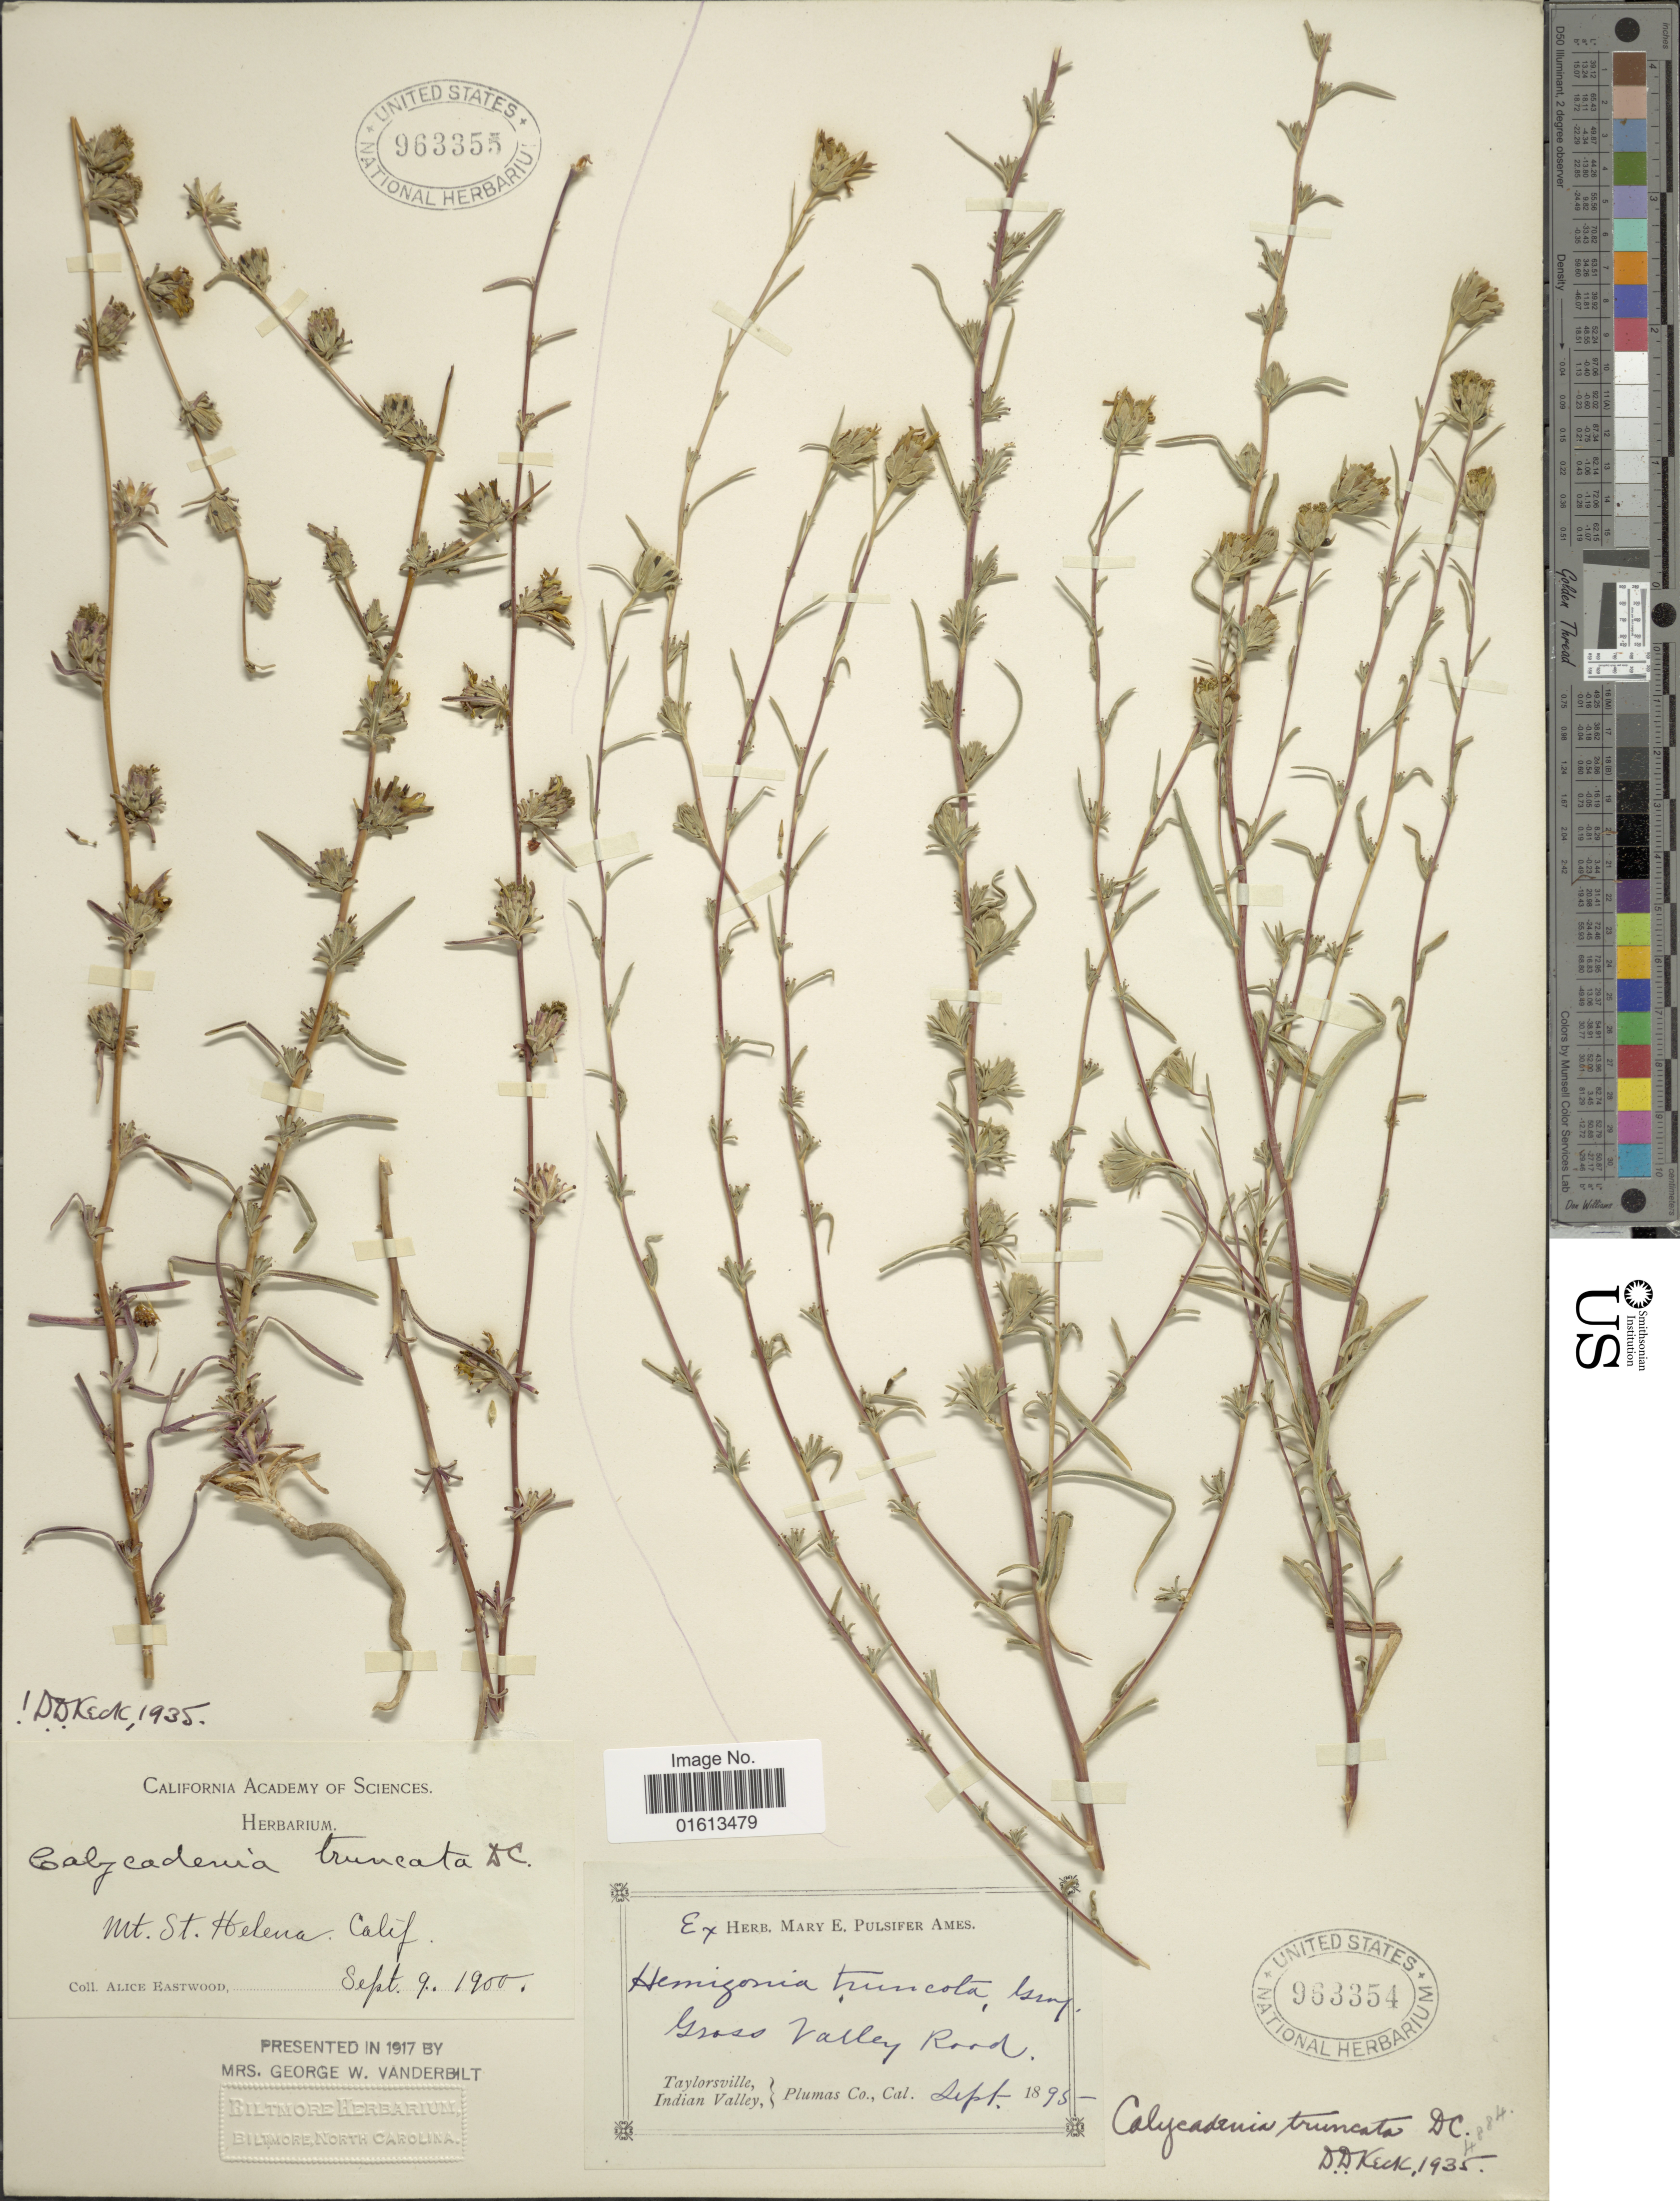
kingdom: Plantae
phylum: Tracheophyta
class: Magnoliopsida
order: Asterales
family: Asteraceae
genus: Calycadenia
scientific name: Calycadenia truncata subsp. truncata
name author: DC.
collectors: A. Eastwood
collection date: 1900-09-09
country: United States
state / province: California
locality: Mt. St. Helena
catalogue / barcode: US 963355